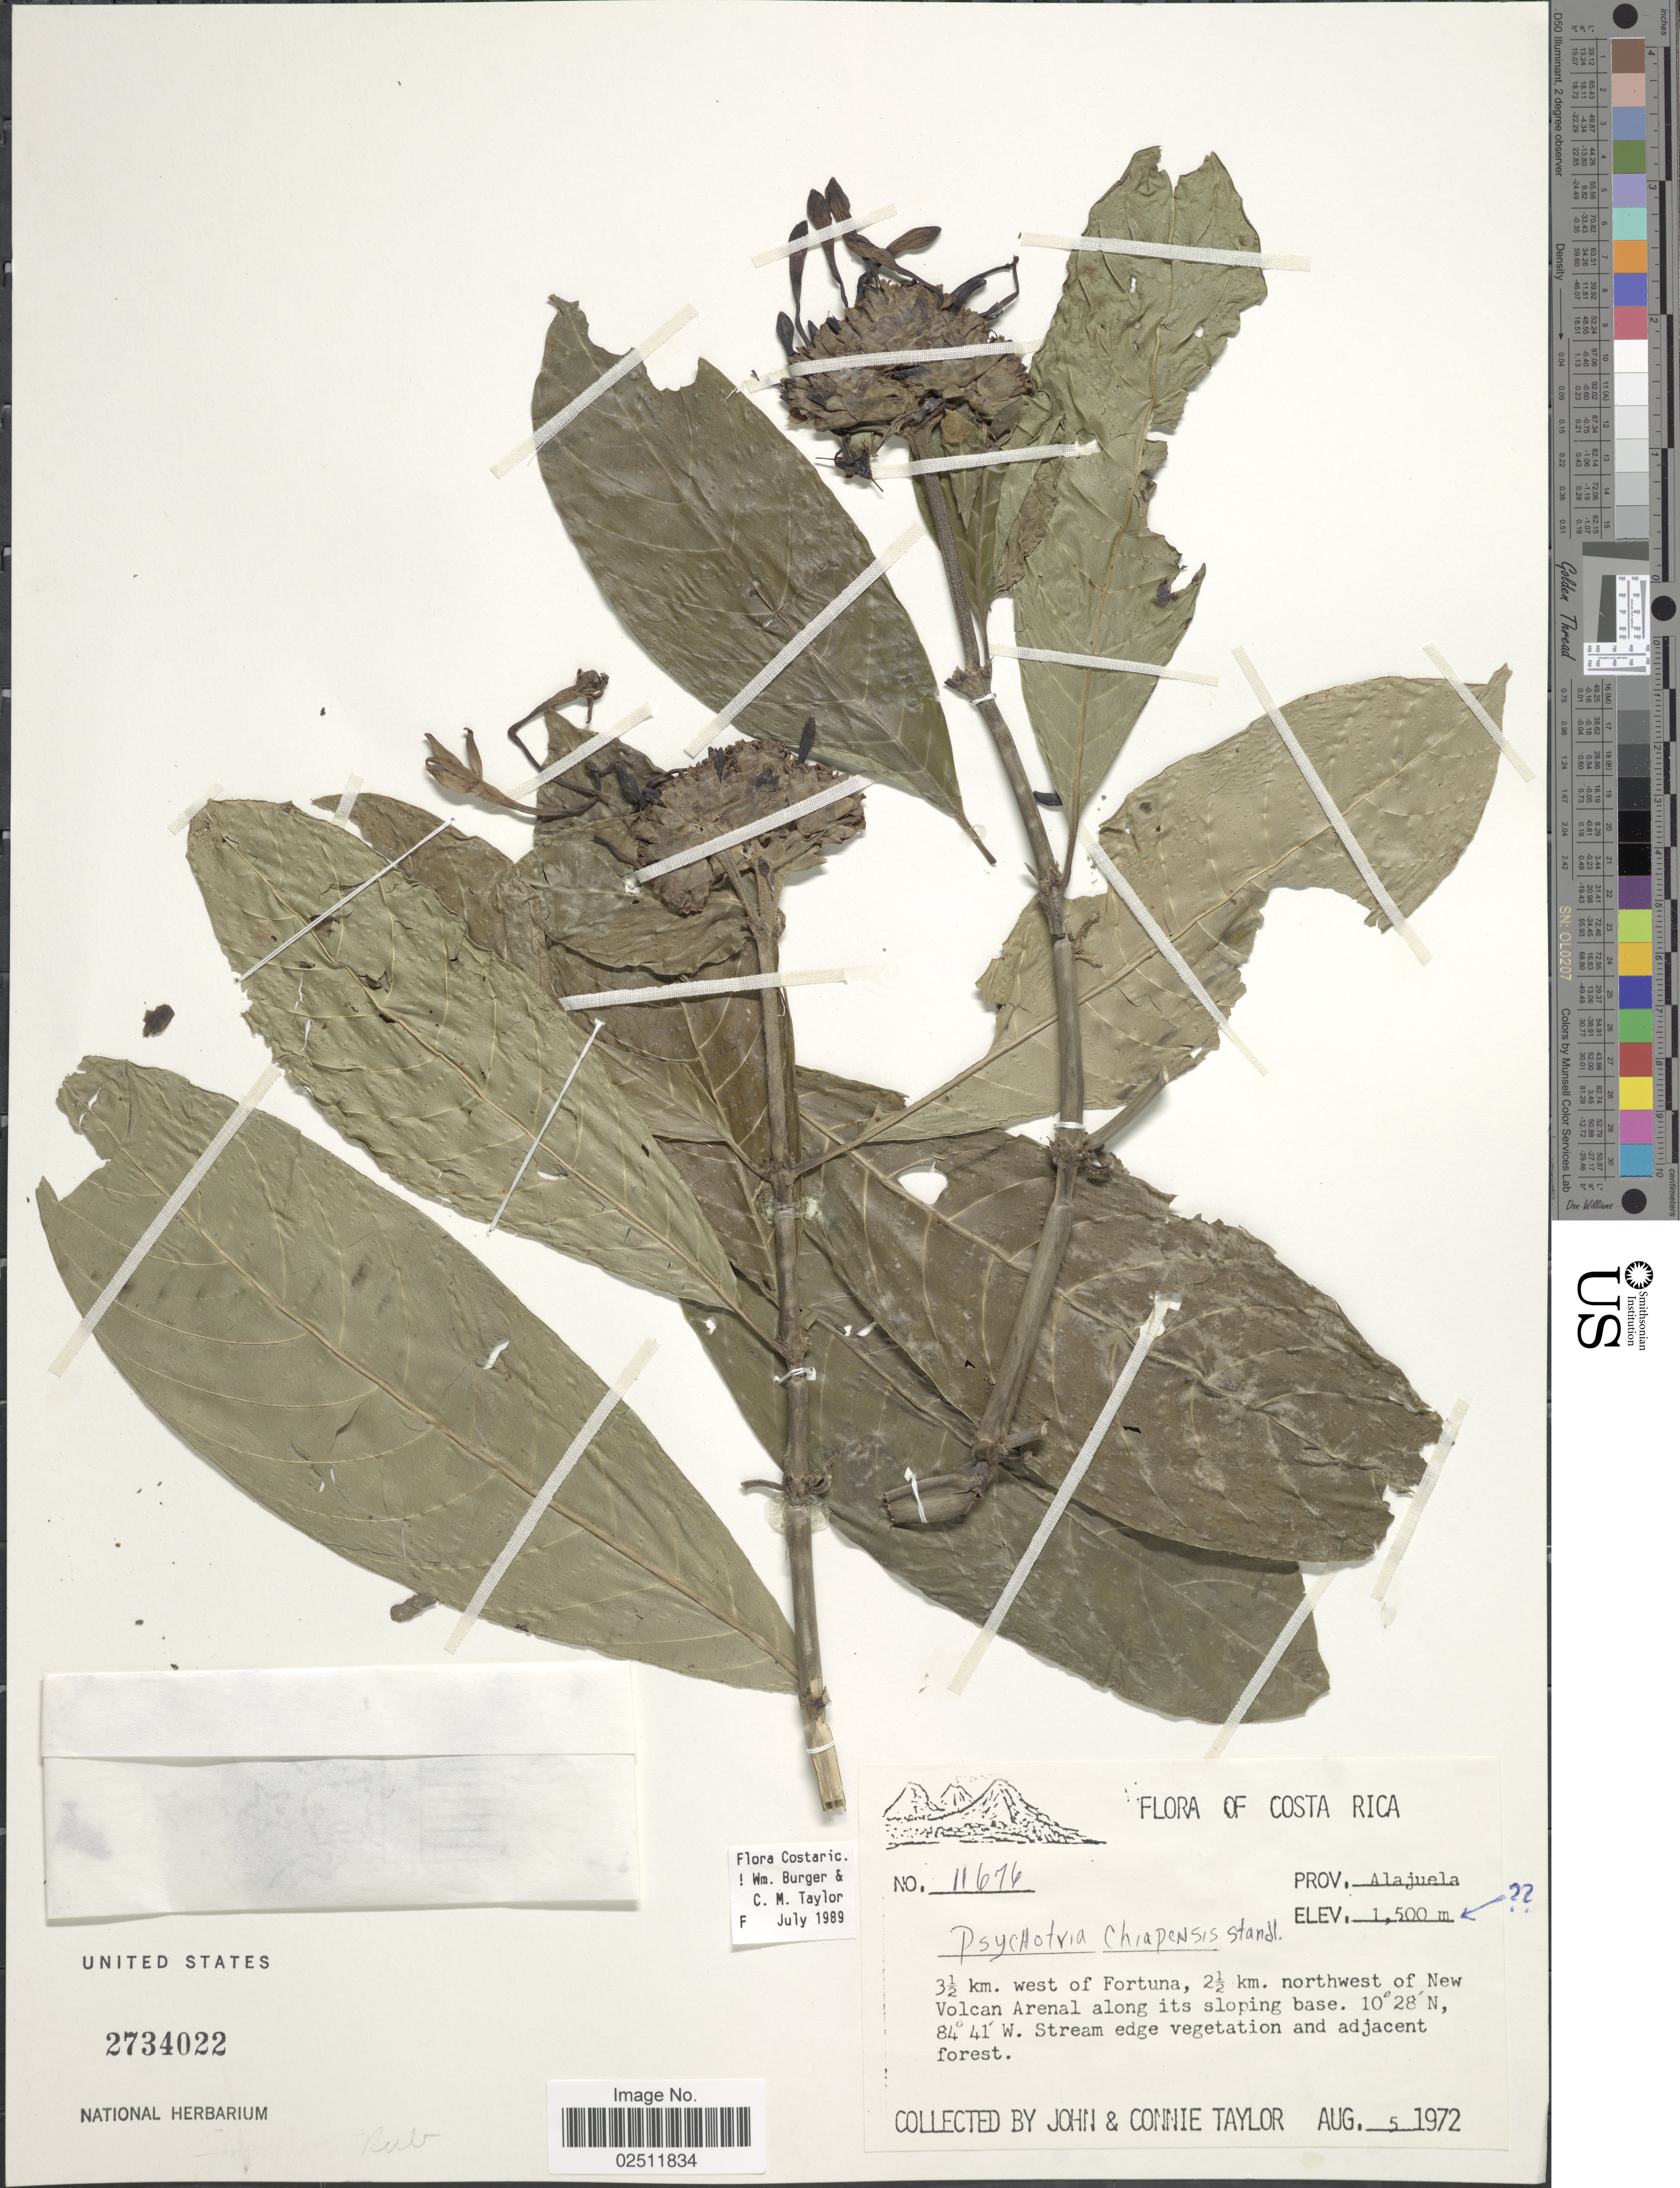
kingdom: Plantae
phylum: Tracheophyta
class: Magnoliopsida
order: Gentianales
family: Rubiaceae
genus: Psychotria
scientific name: Psychotria chiapensis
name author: Standl.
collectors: J. Taylor & C. Taylor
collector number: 11676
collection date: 1972-08-05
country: Costa Rica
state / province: Alajuela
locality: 3½ km. west of Fortuna, 2½. northwest of New Volcan Arenal along its sloping base.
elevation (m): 1500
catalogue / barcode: US 2734022